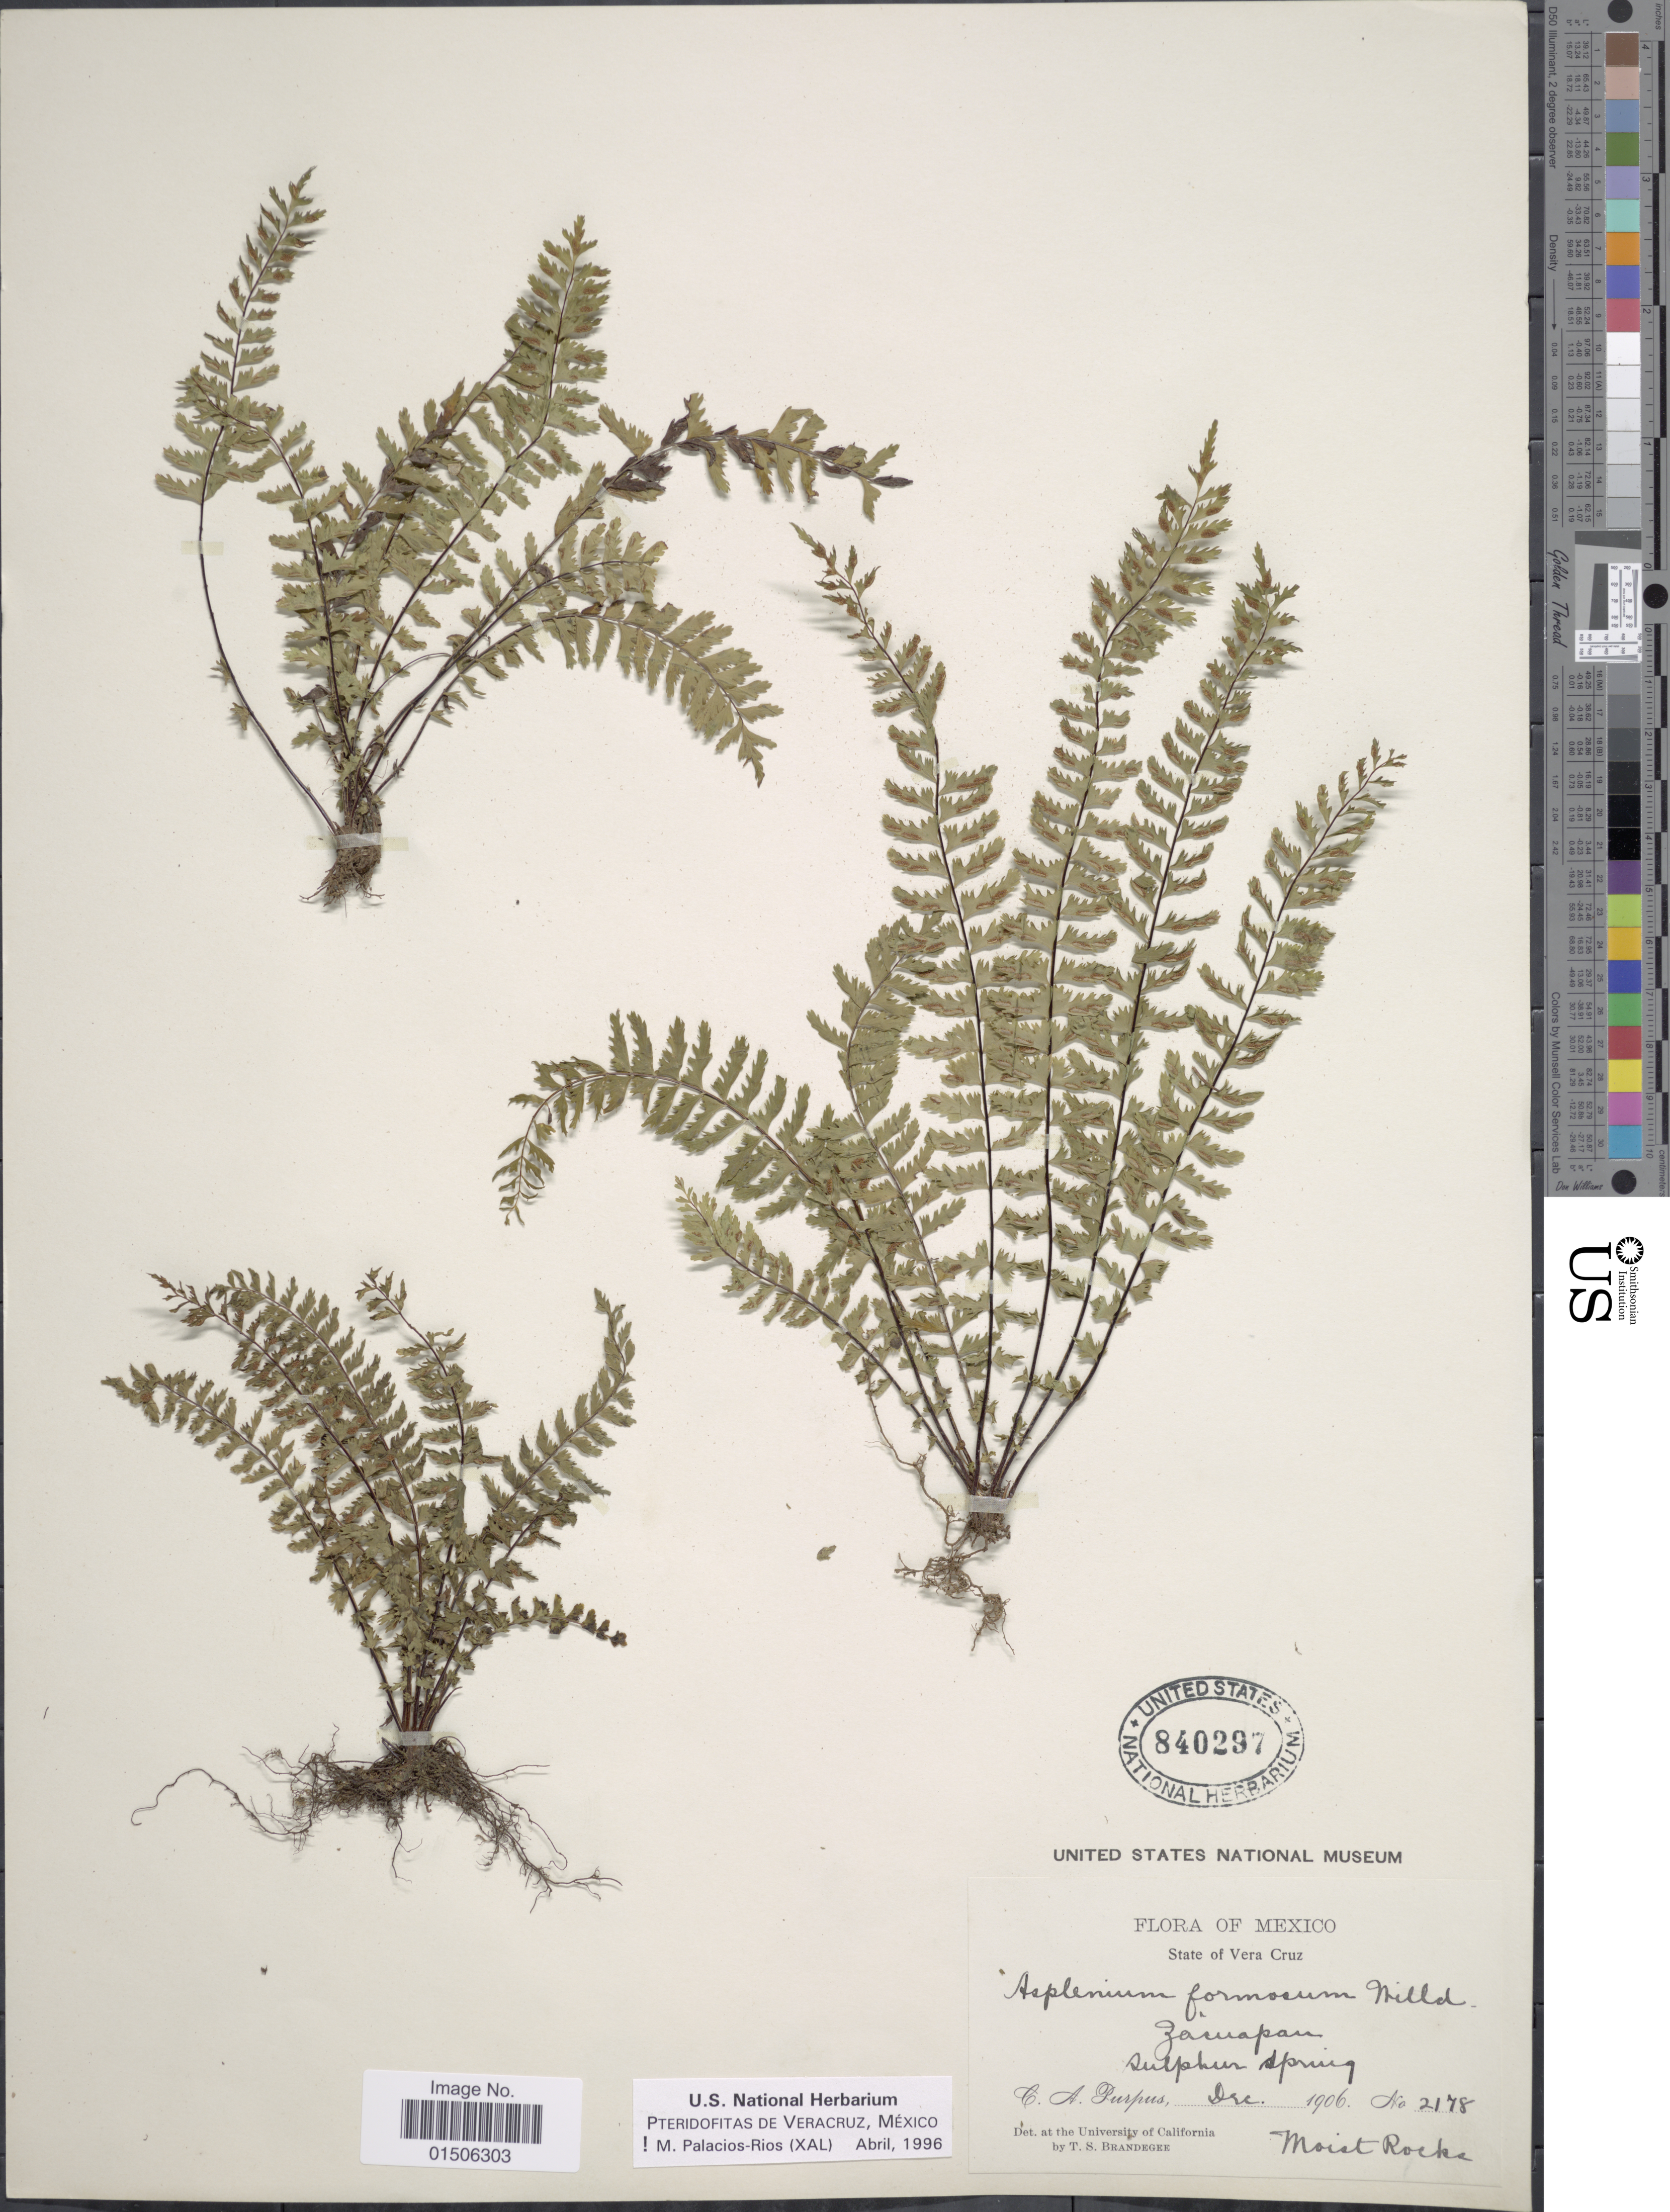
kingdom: Plantae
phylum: Tracheophyta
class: Polypodiopsida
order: Polypodiales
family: Aspleniaceae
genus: Asplenium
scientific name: Asplenium formosum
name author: Willd.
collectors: C. A. Purpus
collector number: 2178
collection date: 1906-12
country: Mexico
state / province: Veracruz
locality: State of Vera Cruz, Zacuapan, Sulphur Spring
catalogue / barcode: US 840297